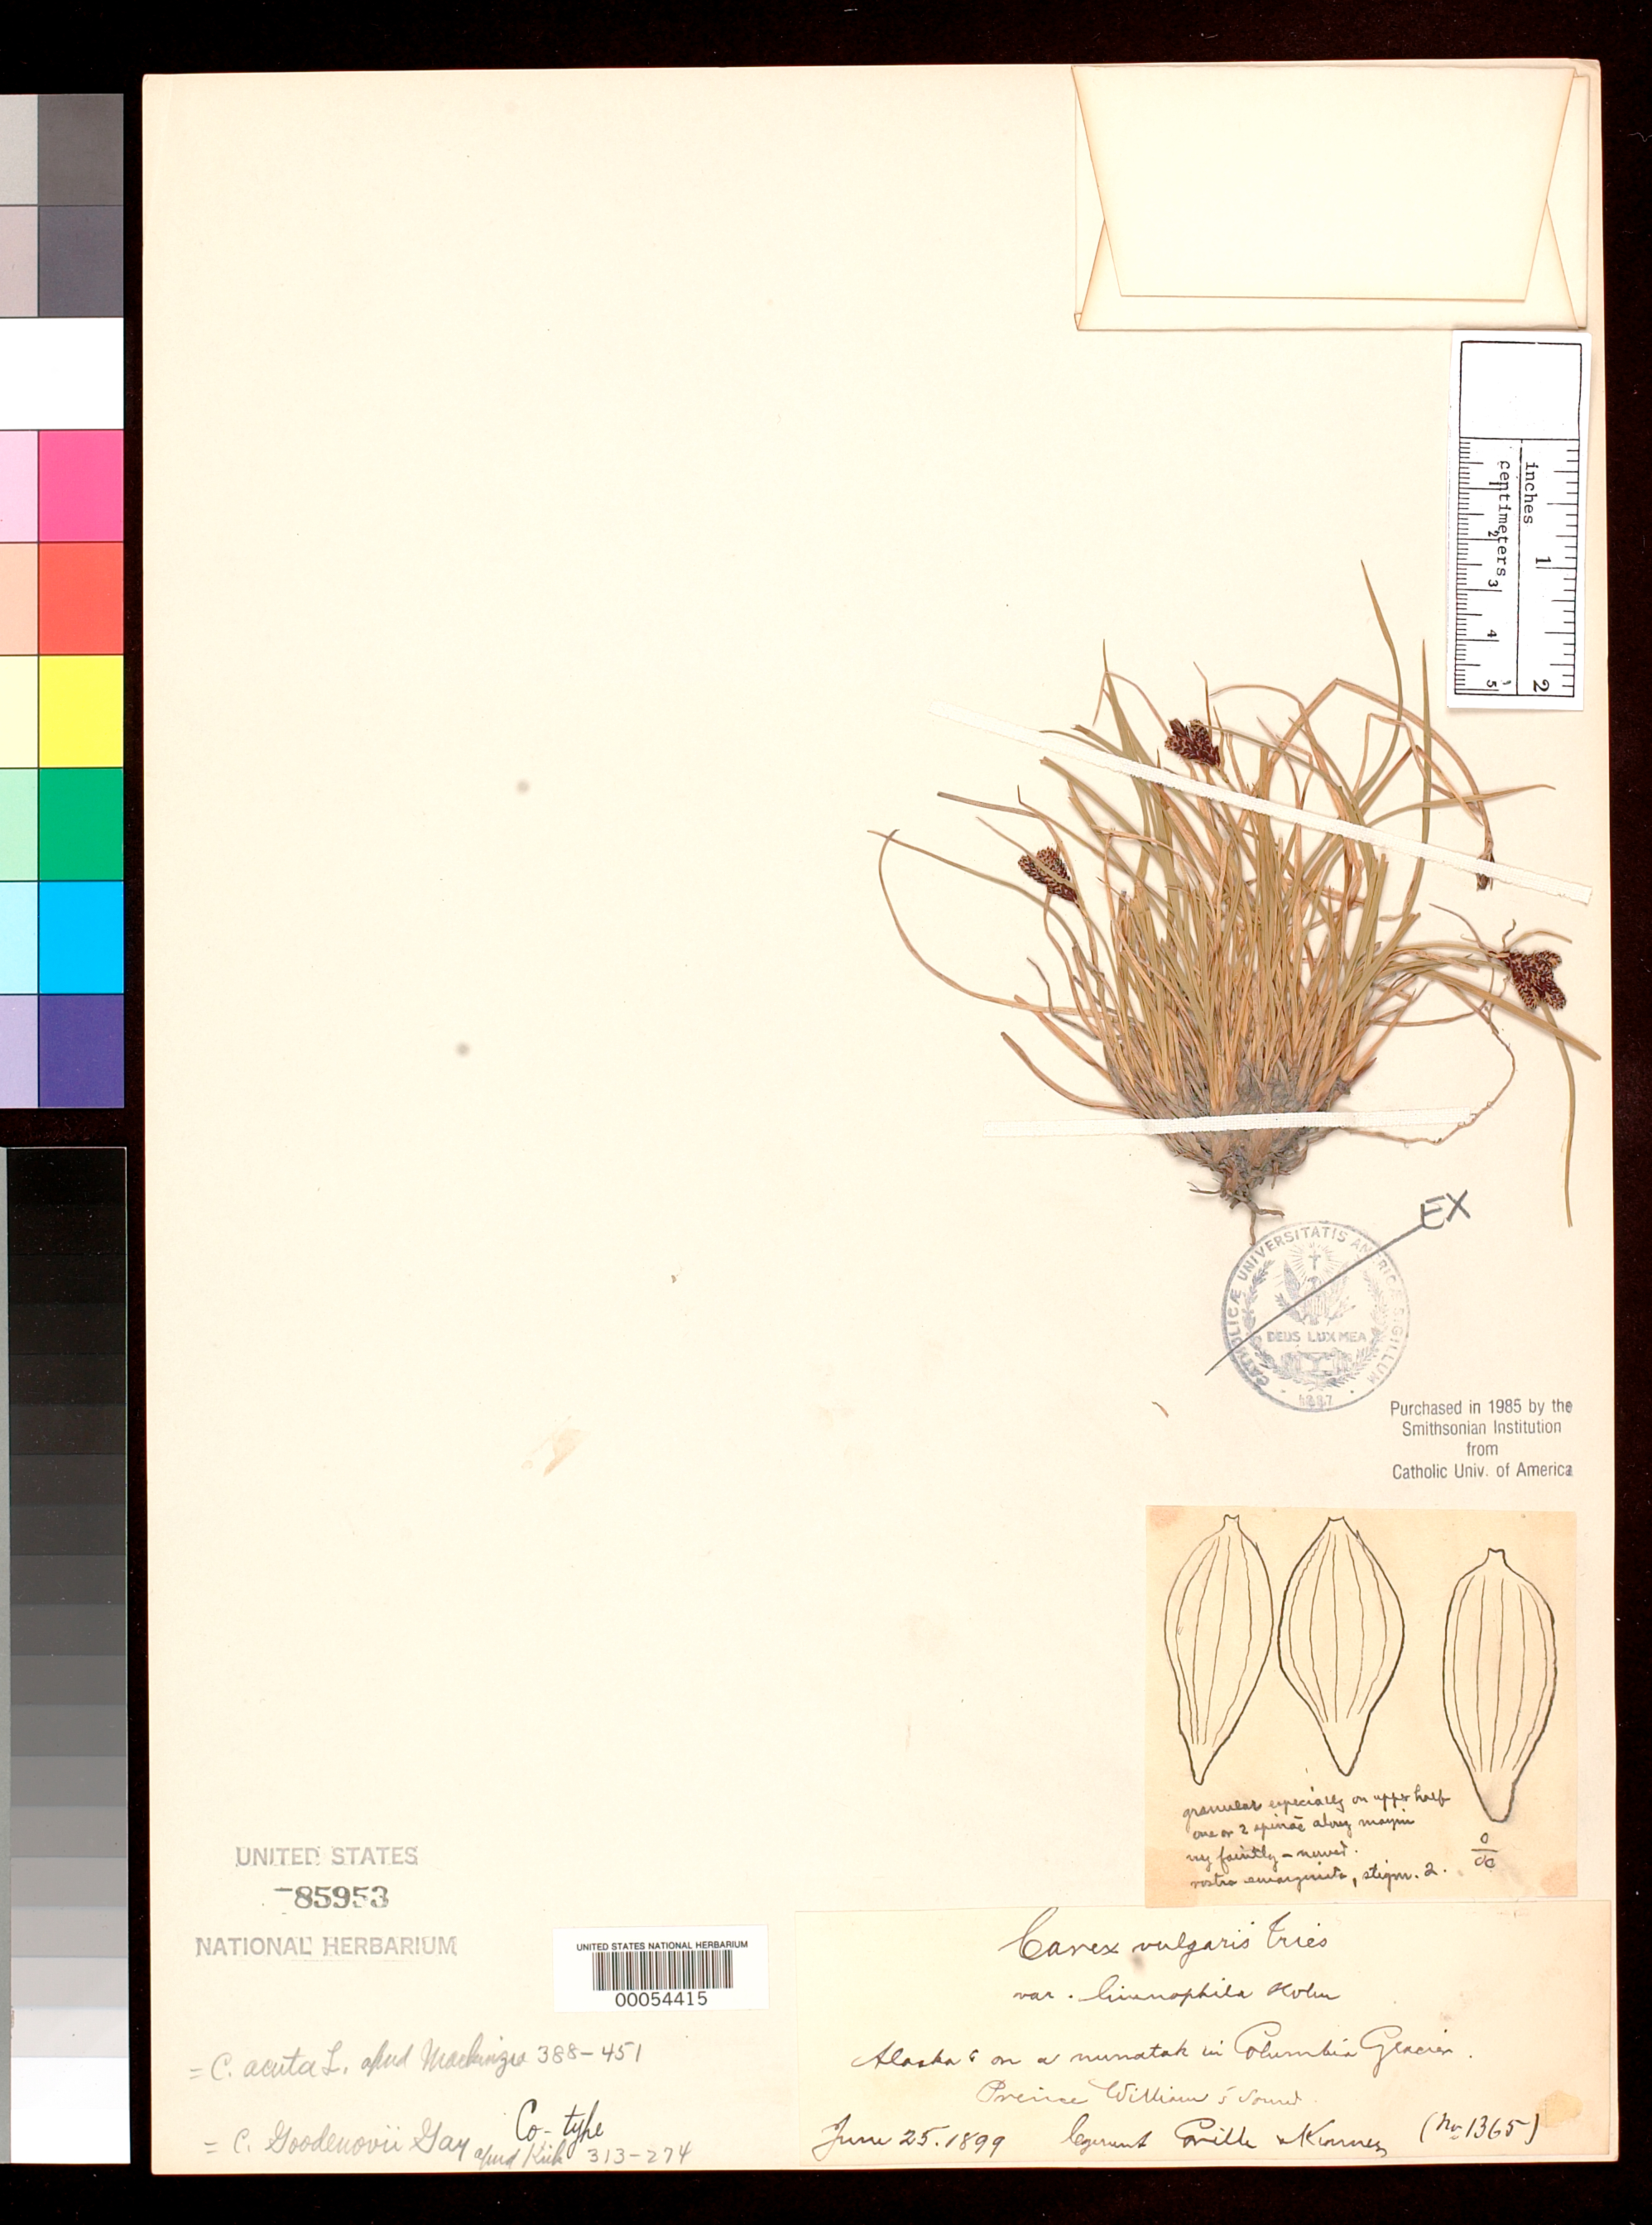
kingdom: Plantae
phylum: Tracheophyta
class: Liliopsida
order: Poales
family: Cyperaceae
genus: Carex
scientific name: Carex vulgaris var. limnophila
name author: Holm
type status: Isosyntype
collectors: F. V. Coville & T. H. Kearney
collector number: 1365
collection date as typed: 25 Jun 1899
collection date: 1899-06-25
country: United States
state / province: Alaska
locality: Prince William Sound, on a Nunatak in Columbia Glacier.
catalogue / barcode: US 85953